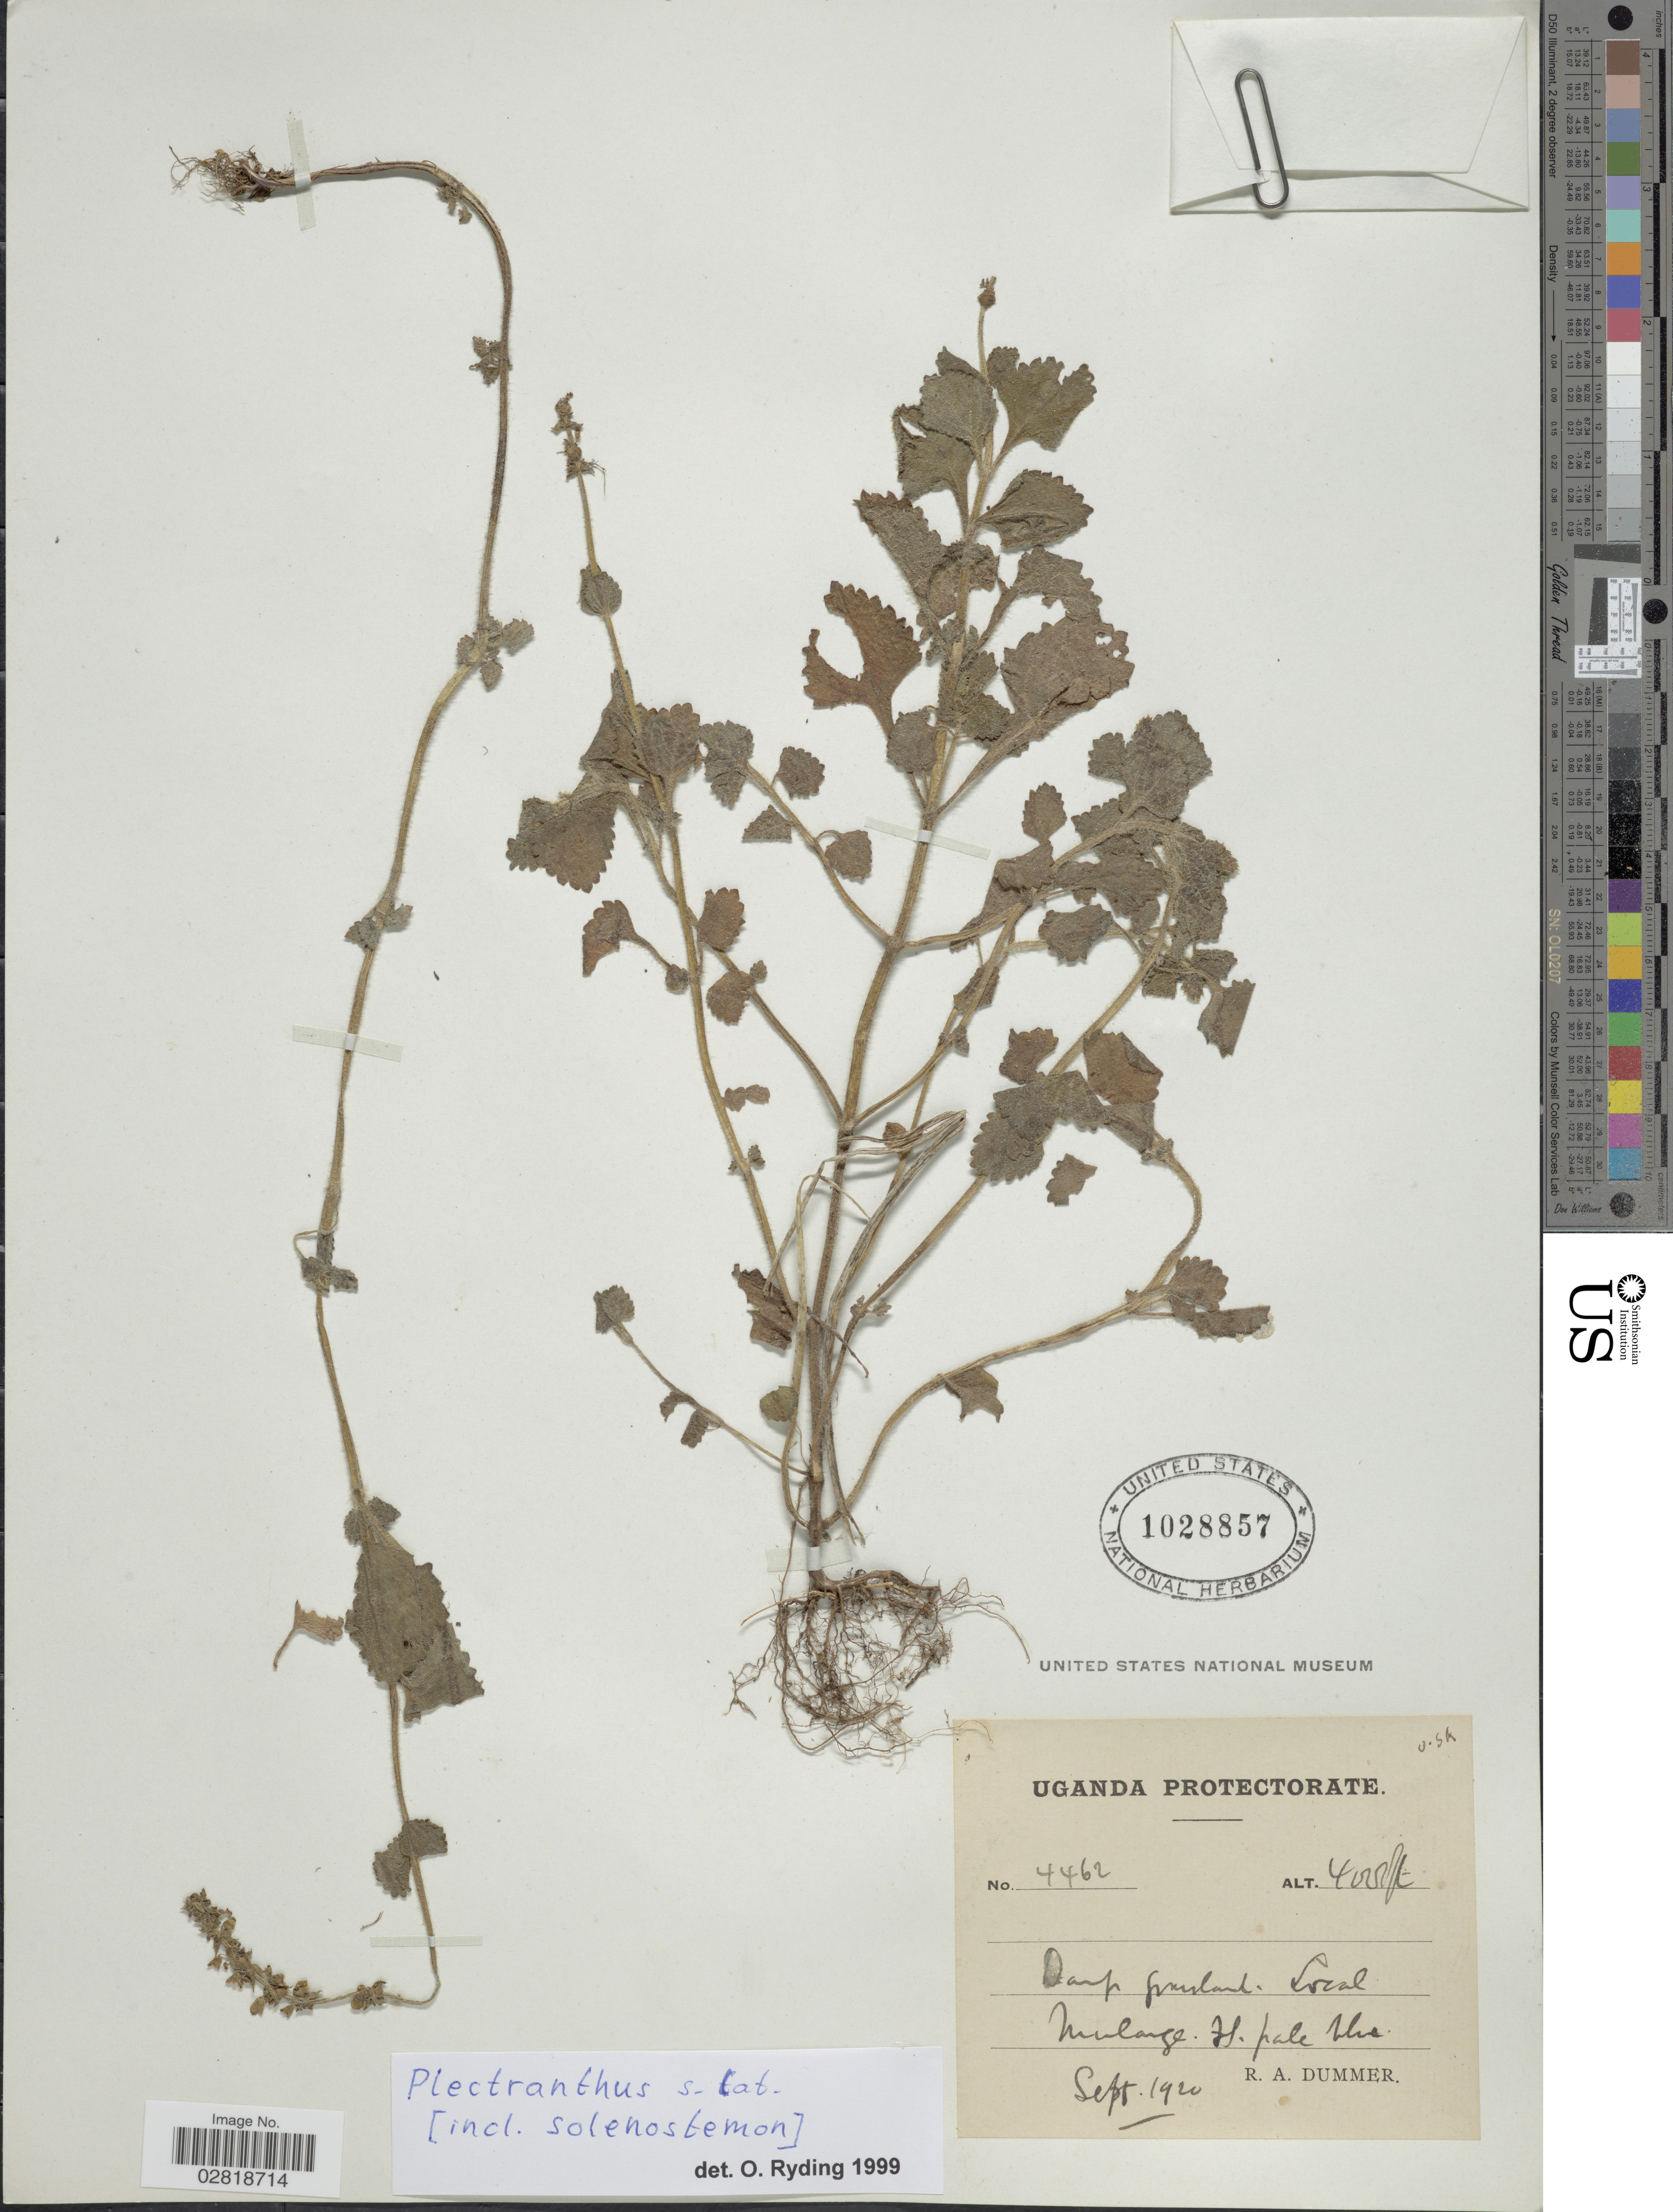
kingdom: Plantae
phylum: Tracheophyta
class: Magnoliopsida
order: Lamiales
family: Lamiaceae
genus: Plectranthus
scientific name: Plectranthus sp.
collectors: R. Dümmer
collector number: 4462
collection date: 1920-09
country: Uganda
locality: Uganda Protectorate. Mulange.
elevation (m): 1219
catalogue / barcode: US 1028857